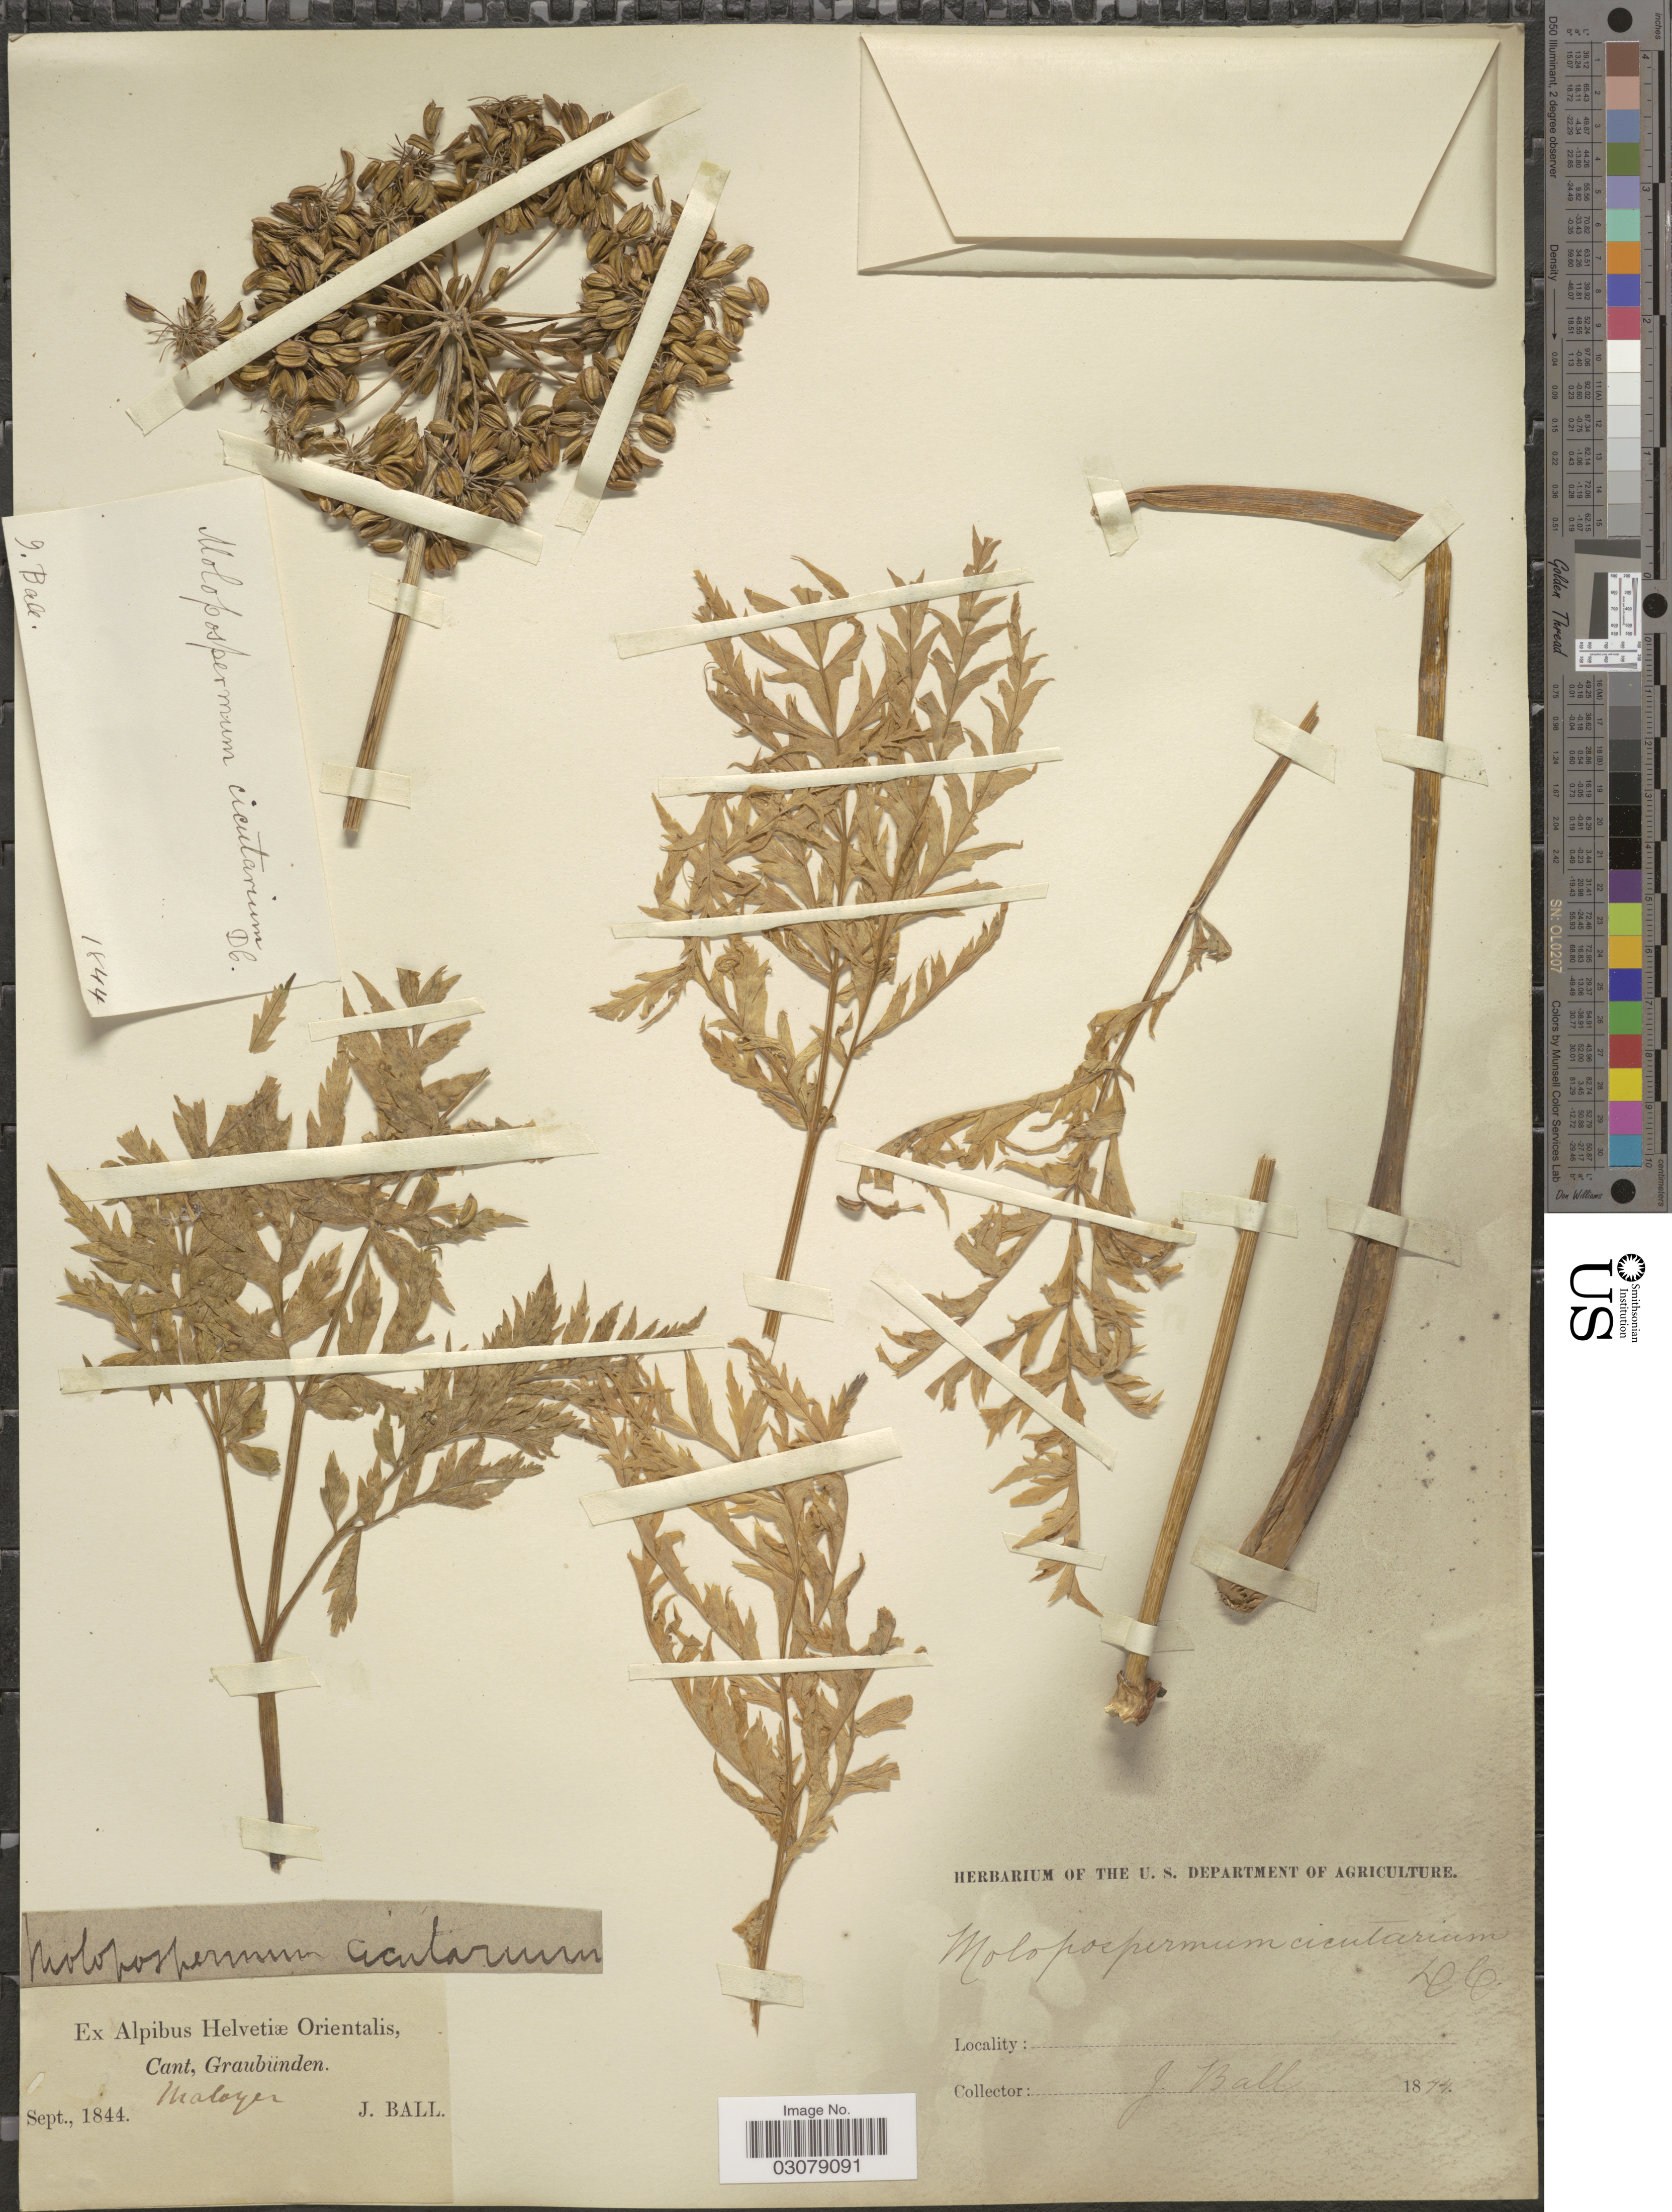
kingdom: Plantae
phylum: Tracheophyta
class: Magnoliopsida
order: Apiales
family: Apiaceae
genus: Molopospermum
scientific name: Molopospermum cicutarium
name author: (Lam.) DC.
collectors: J. Ball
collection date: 1844-09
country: Switzerland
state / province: Graubunden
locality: Ex Alpibus Helvetiæ Orientalis, Cant, Graubünden, Maloja